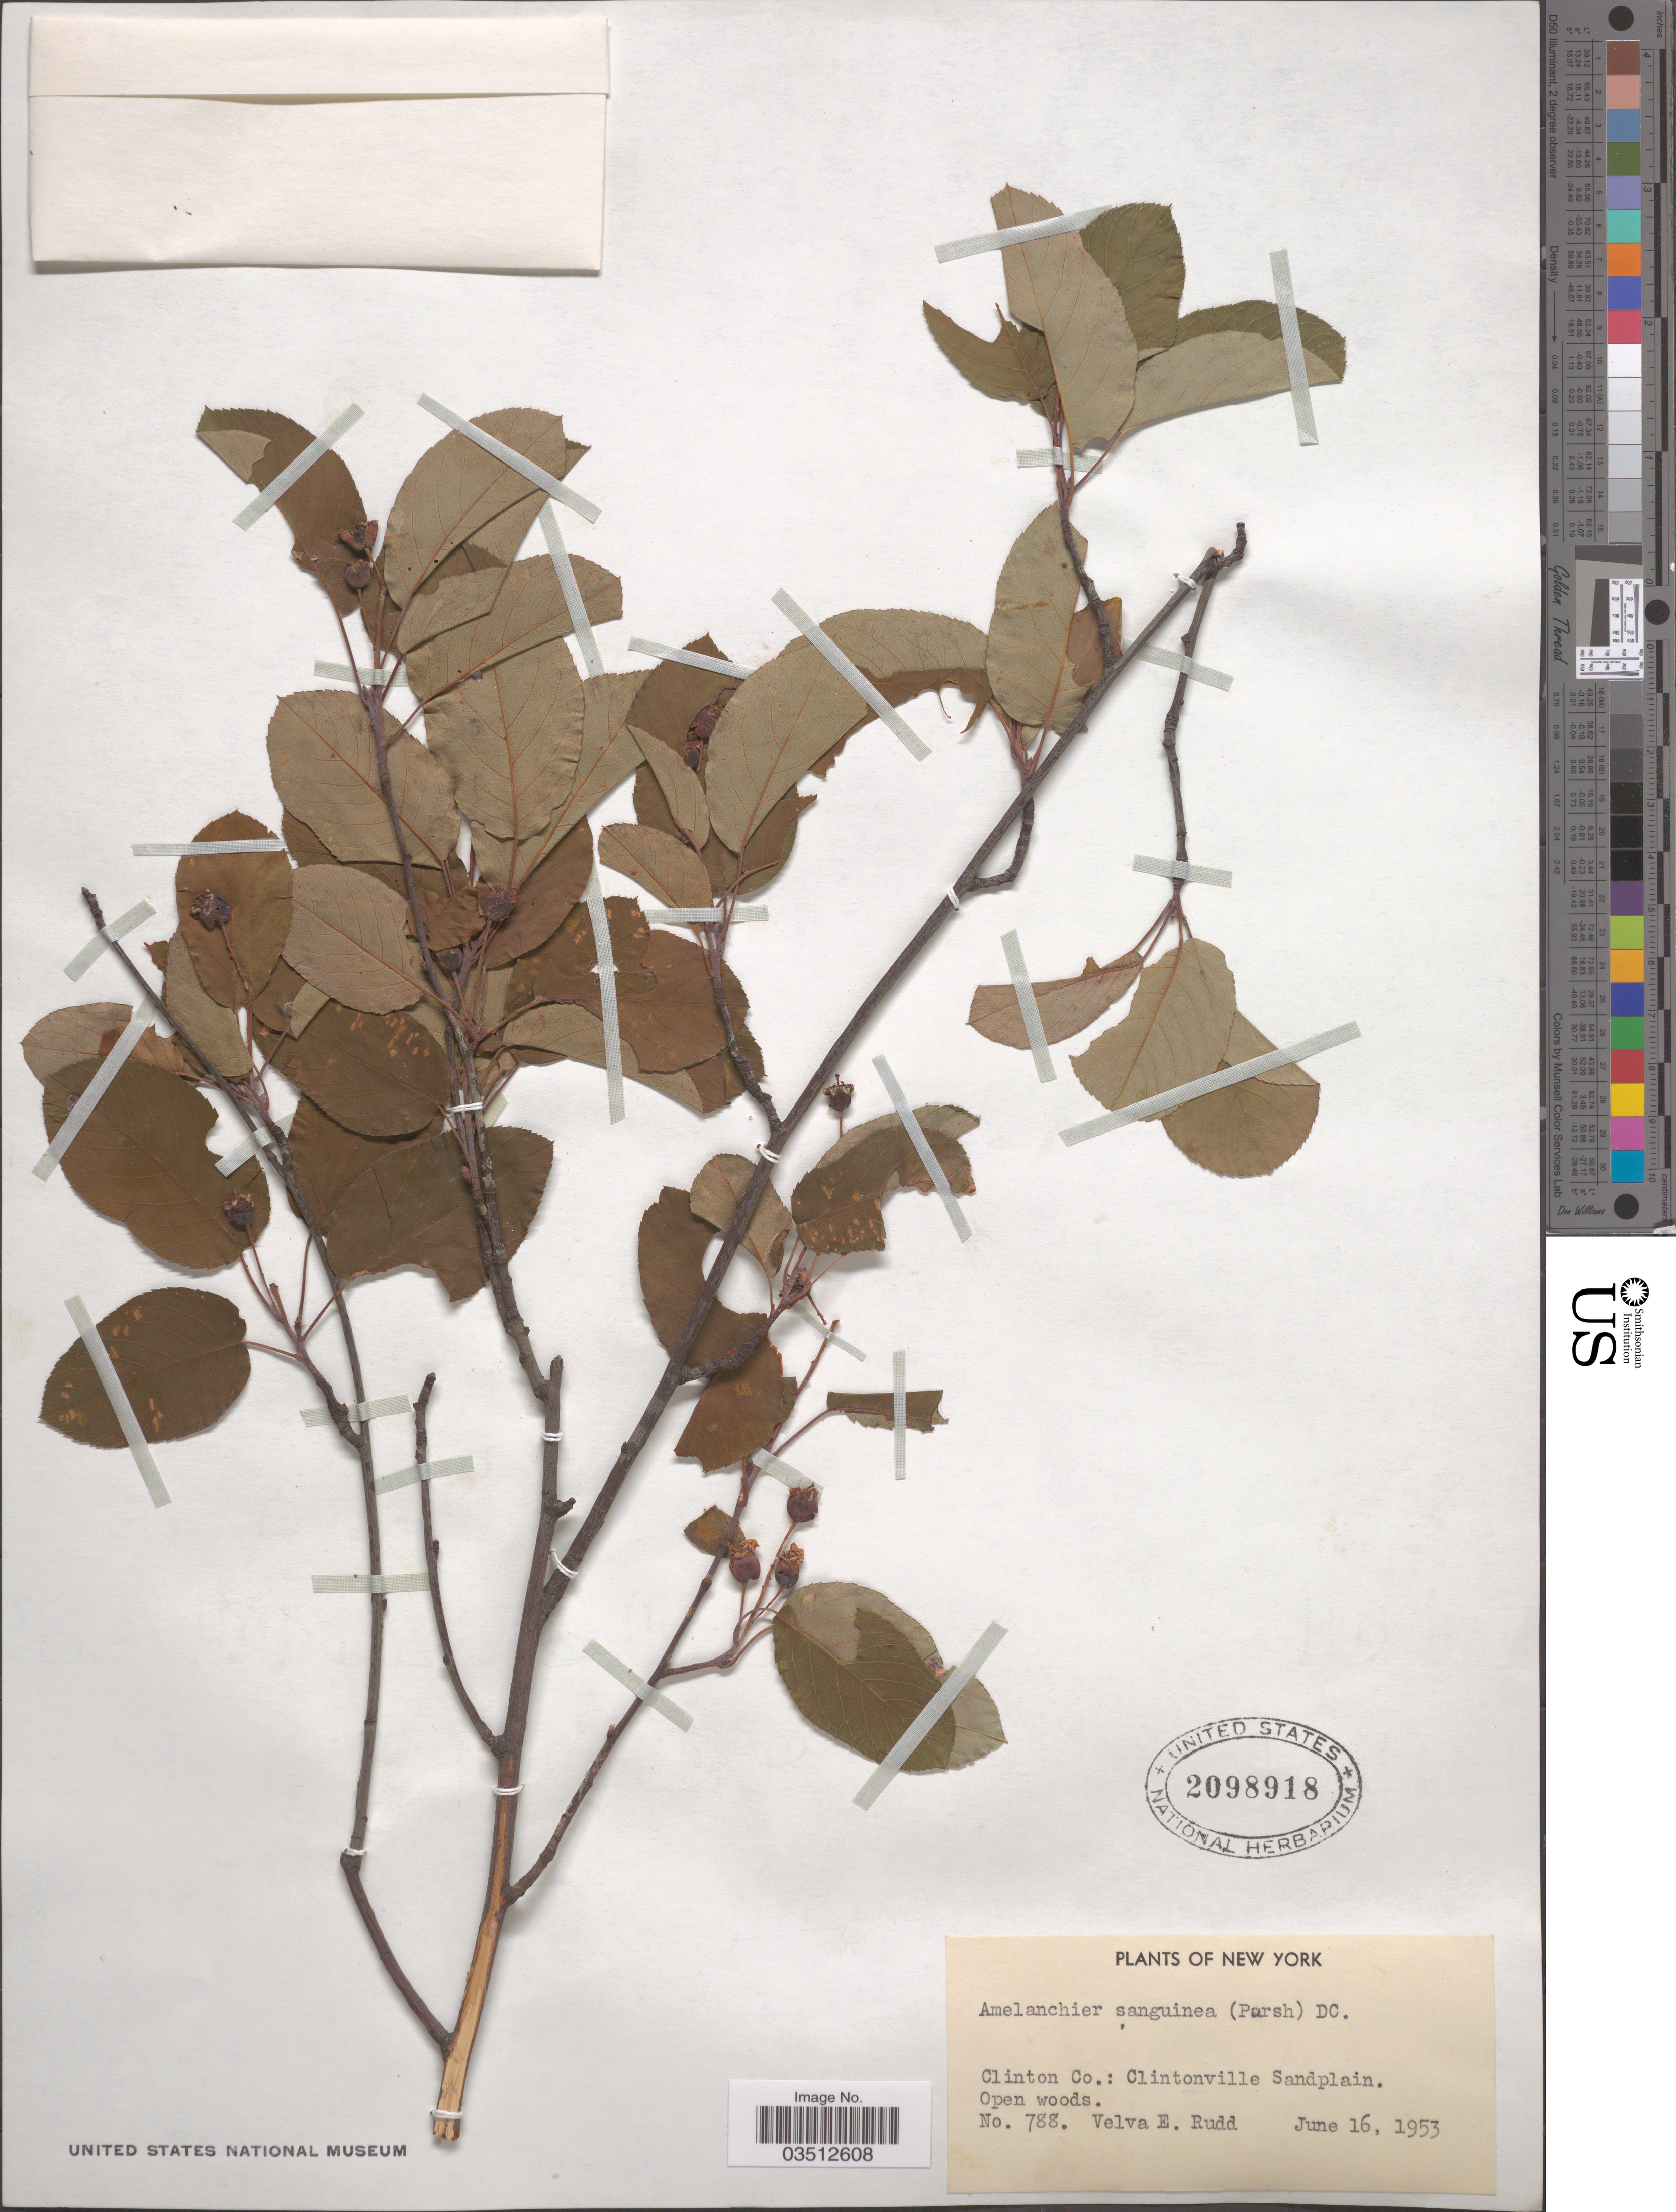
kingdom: Plantae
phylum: Tracheophyta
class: Magnoliopsida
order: Rosales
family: Rosaceae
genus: Amelanchier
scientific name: Amelanchier sanguinea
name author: (Pursh) DC.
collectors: V. E. Rudd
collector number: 788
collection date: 1953-06-16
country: United States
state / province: New York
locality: Clinton Co.: Clintonville Sandplain.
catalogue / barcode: US 2098918